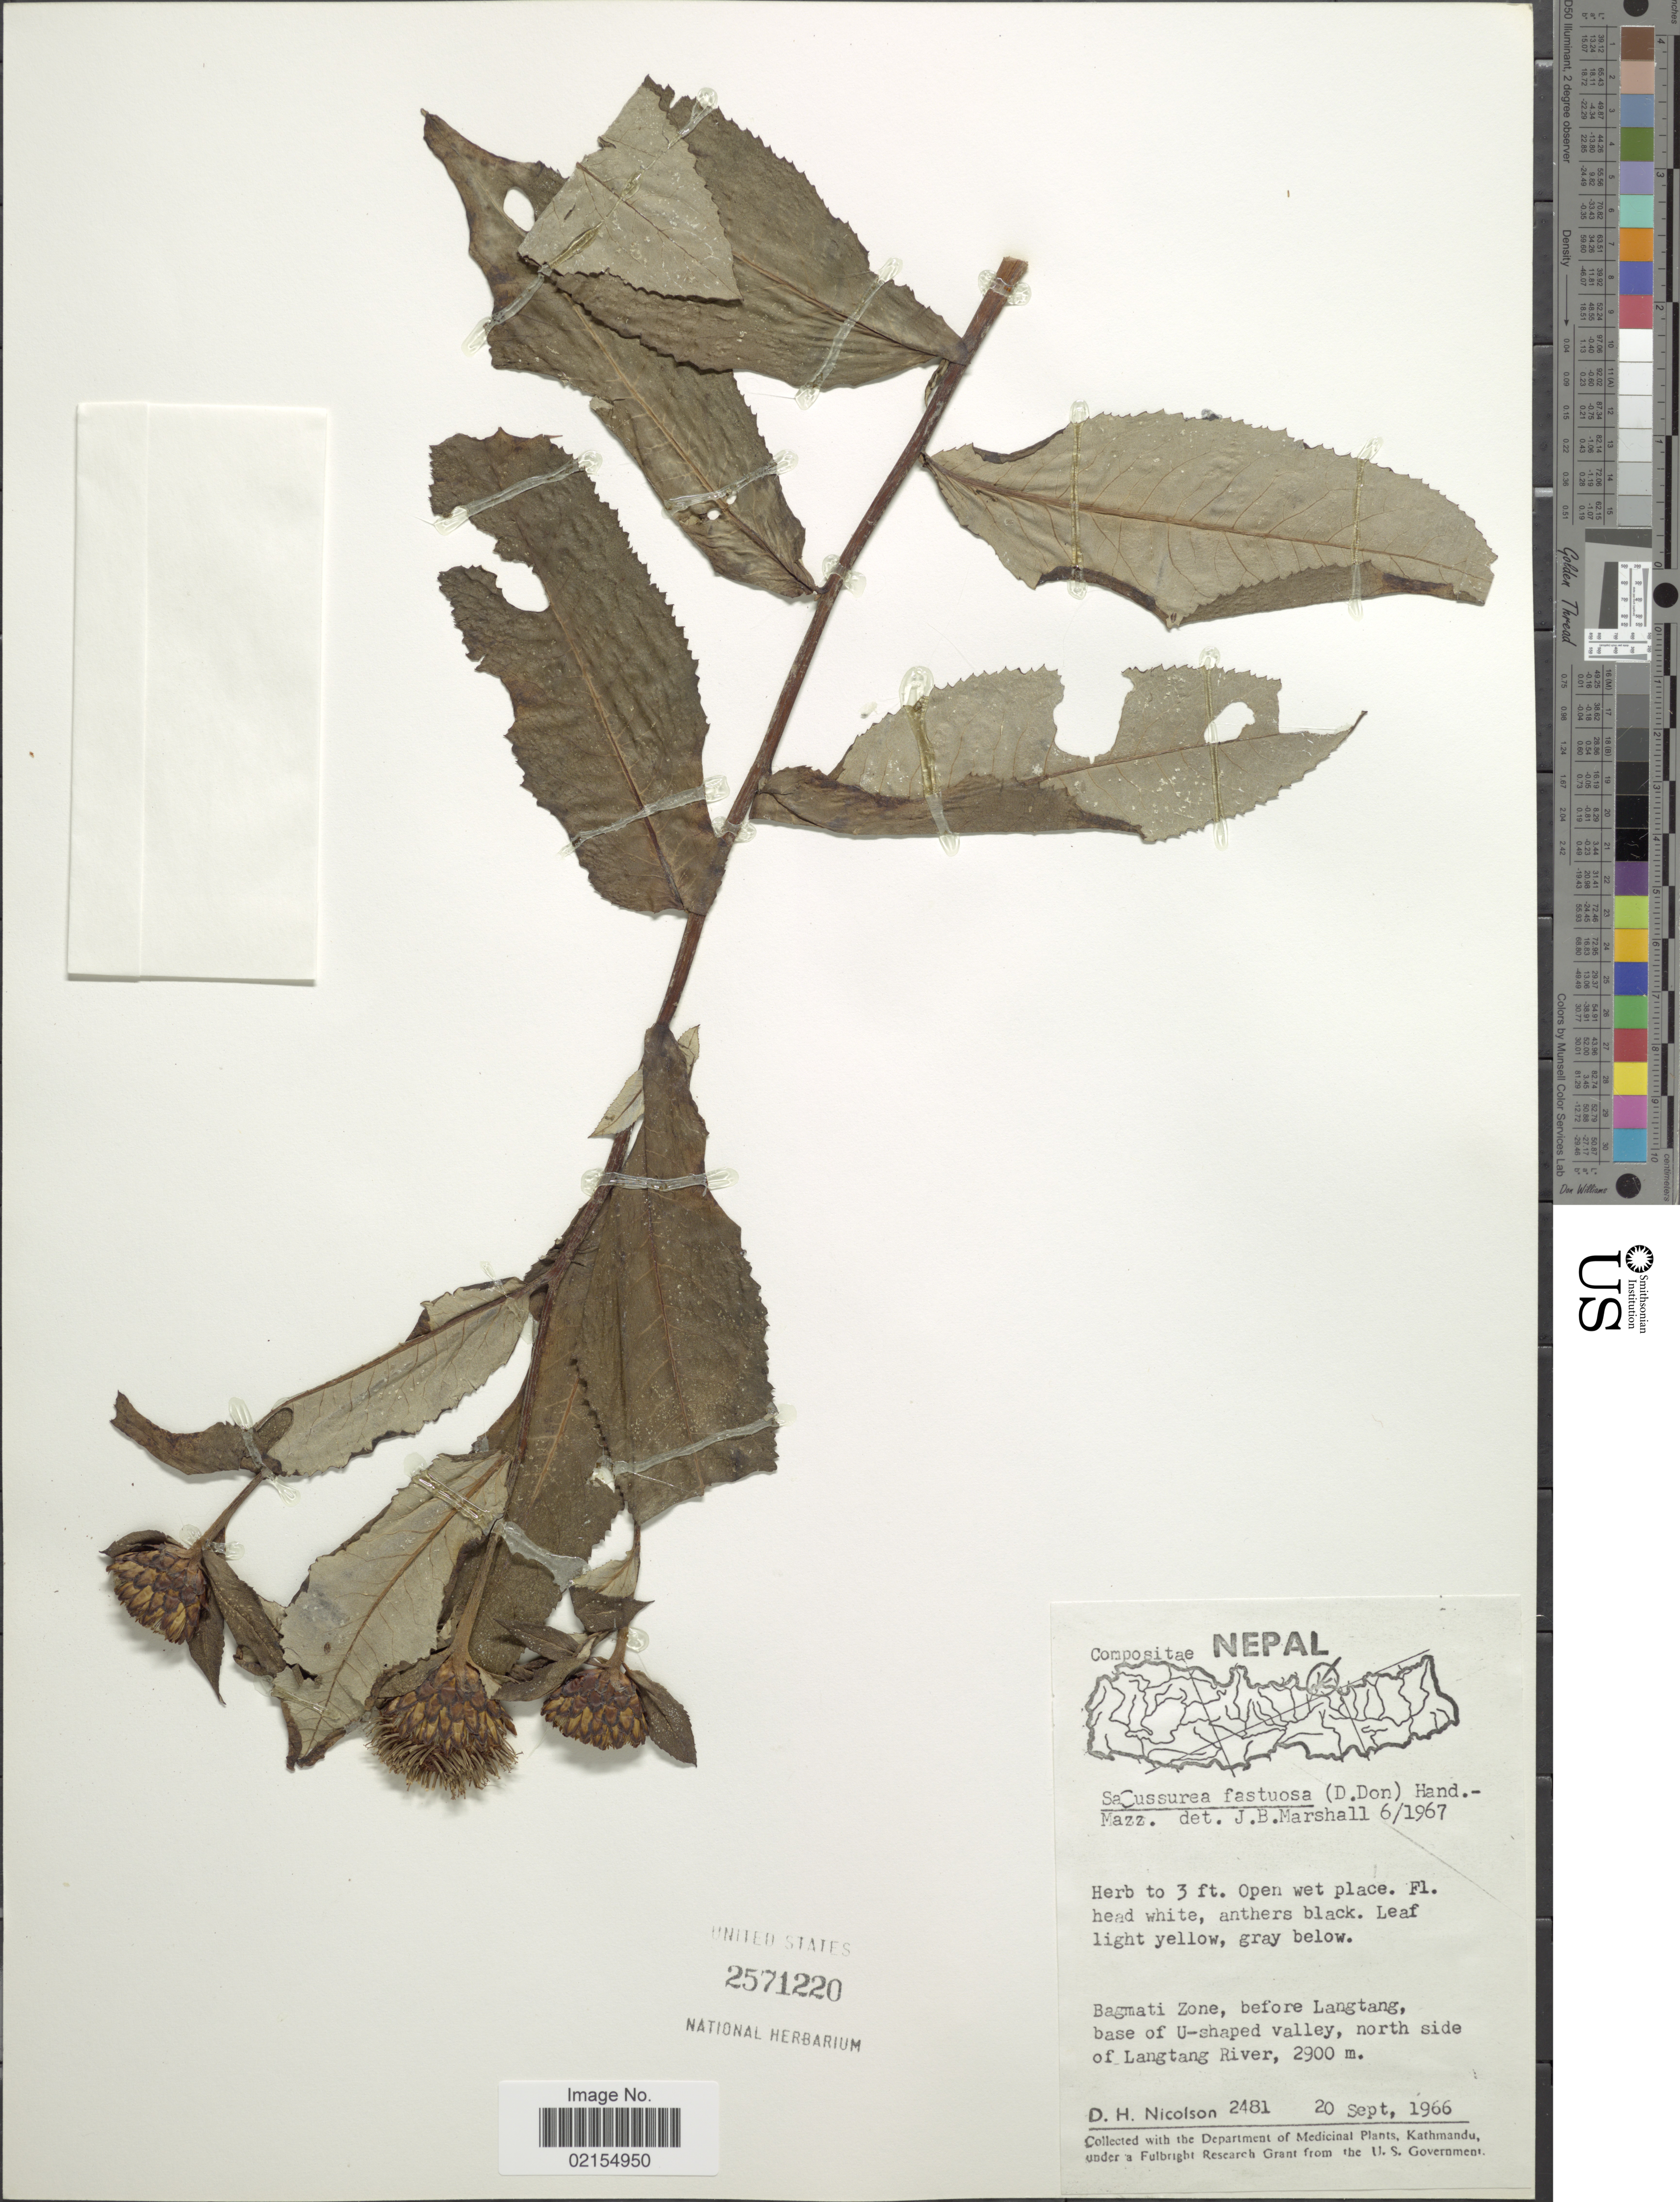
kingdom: Plantae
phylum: Tracheophyta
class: Magnoliopsida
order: Asterales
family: Asteraceae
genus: Saussurea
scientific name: Saussurea fastuosa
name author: (Decne.) Sch. Bip.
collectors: D. H. Nicolson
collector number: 2481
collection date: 1966-09-20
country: Nepal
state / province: Bagmati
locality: Bagmati Zone, before Langtang, base of U-shaped valley, north side of Langtang River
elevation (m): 2900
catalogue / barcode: US 2571220